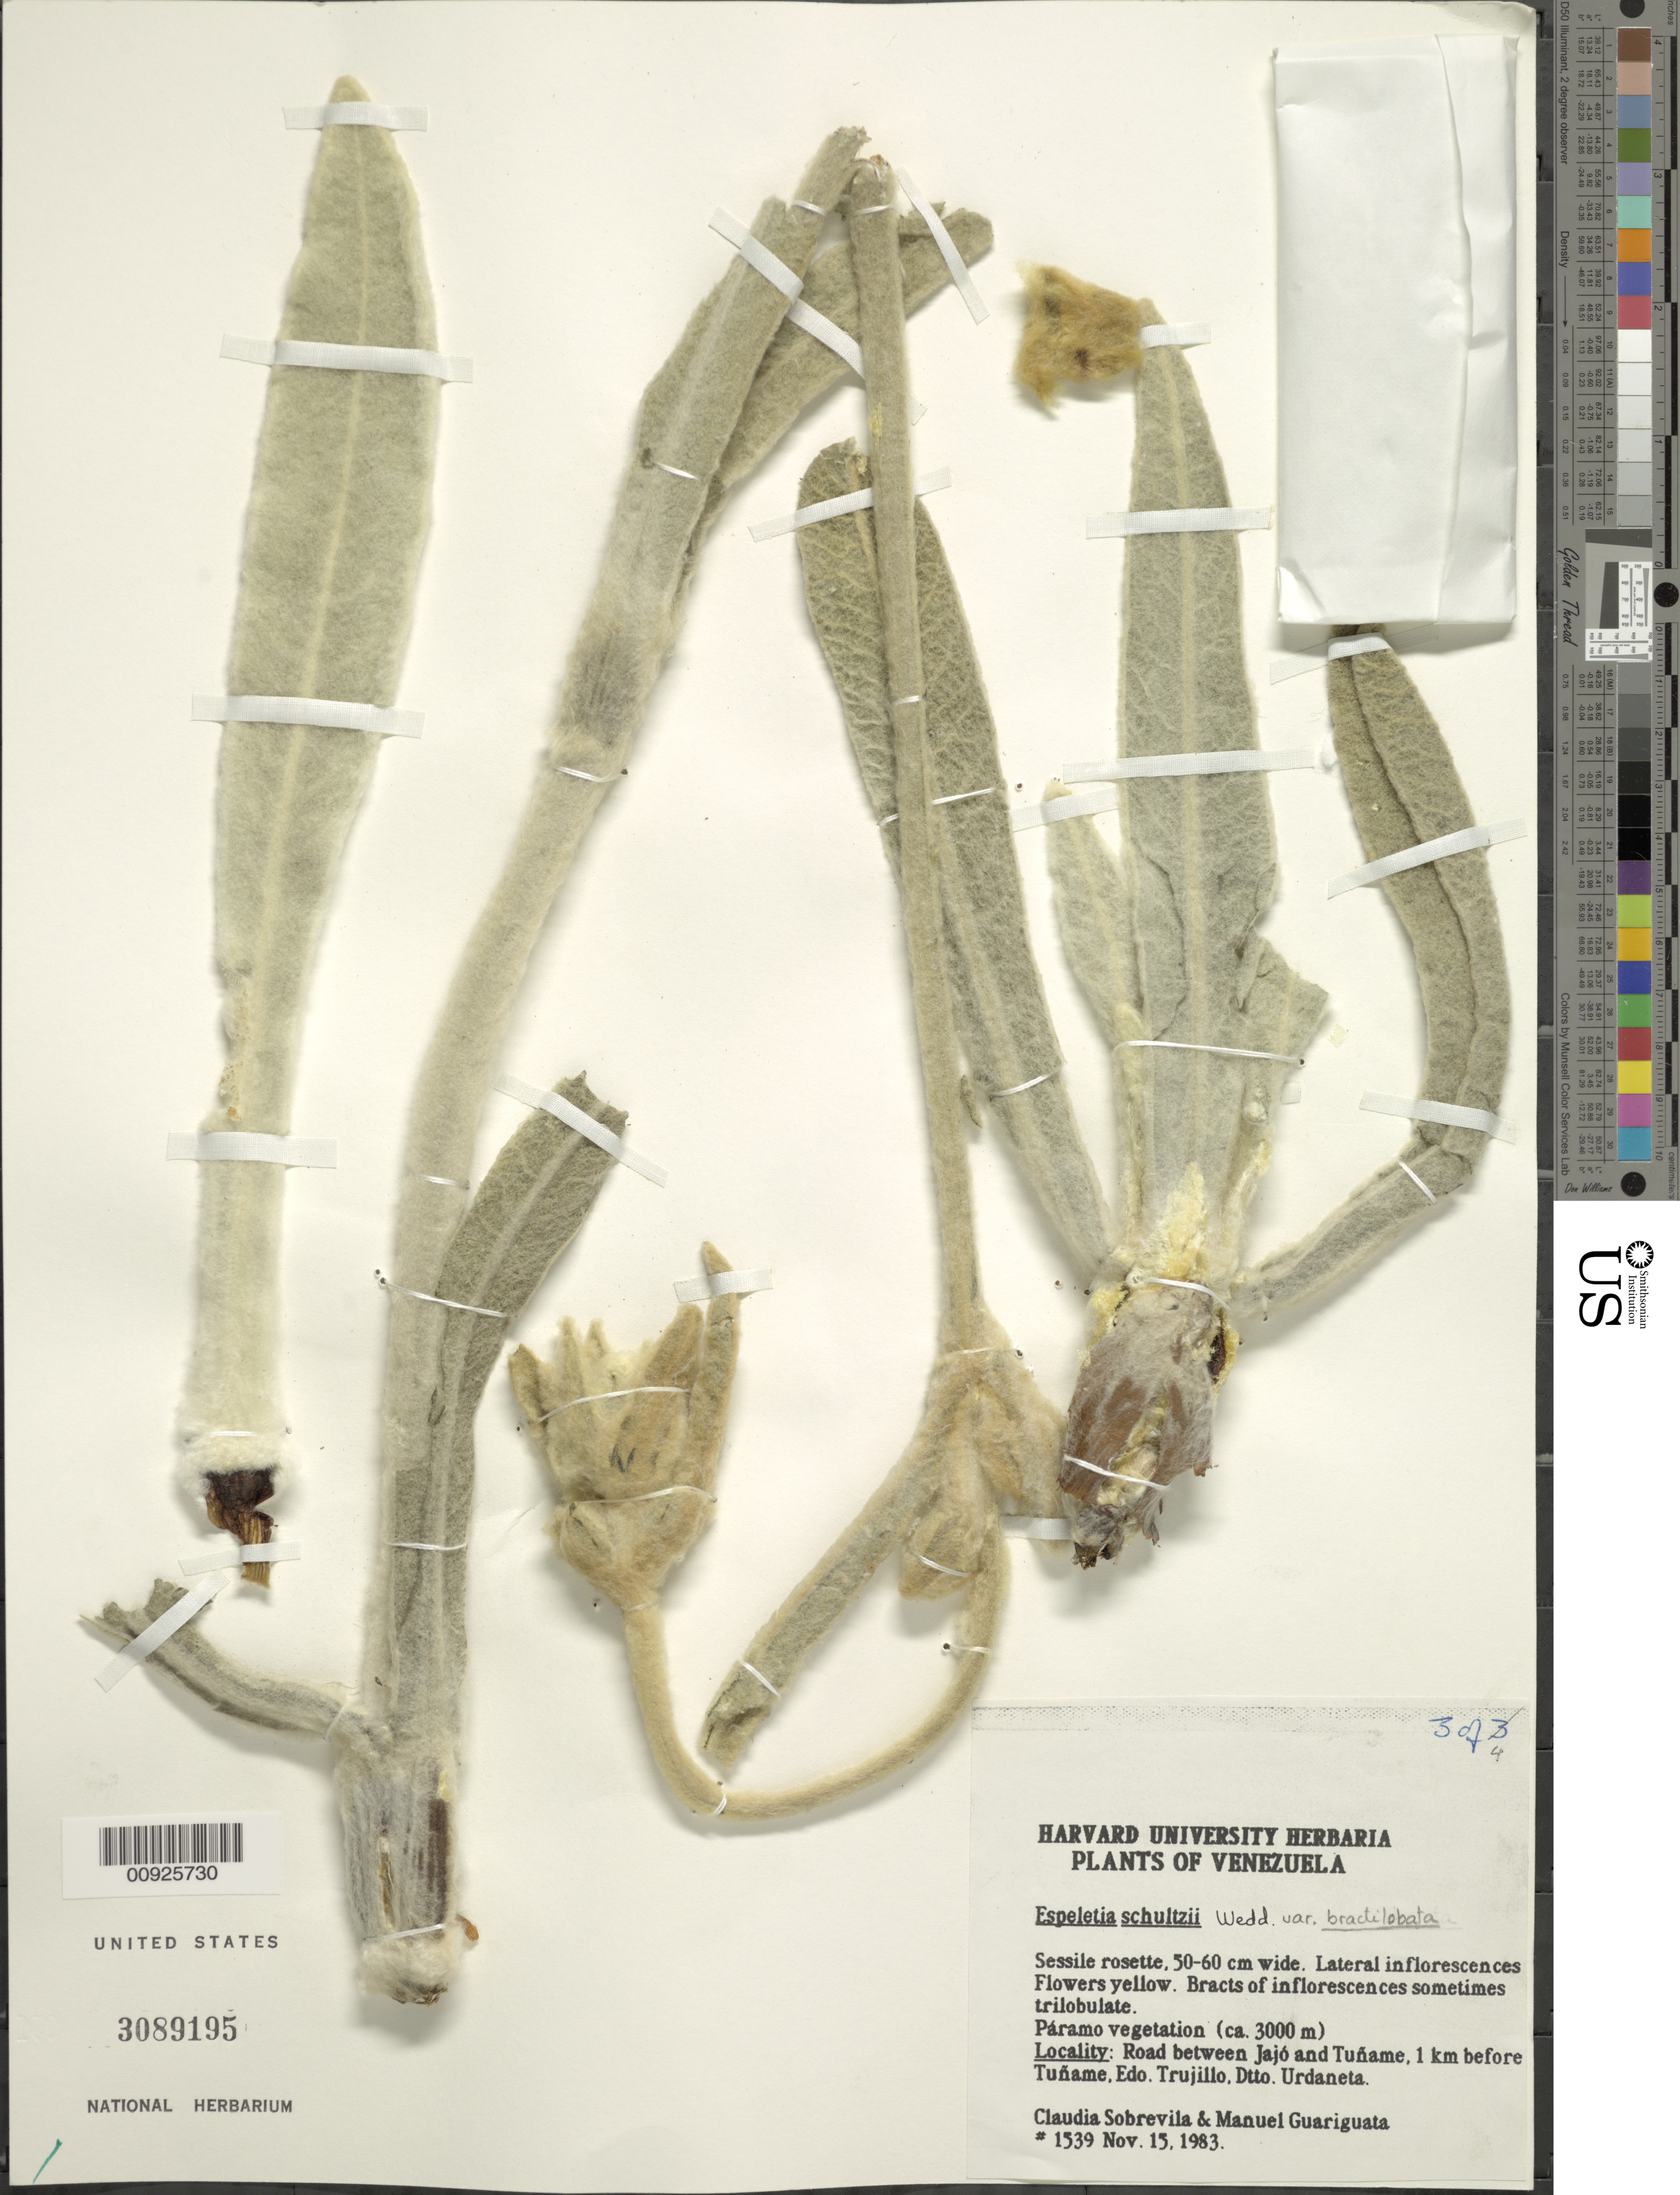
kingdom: Plantae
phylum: Tracheophyta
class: Magnoliopsida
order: Asterales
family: Asteraceae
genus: Espeletia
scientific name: Espeletia schultzii var. bractilobata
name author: Cuatrec.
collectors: C. Sobrevila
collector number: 1539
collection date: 1983-11-15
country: Venezuela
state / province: Trujillo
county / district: Urdaneta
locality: Road between Jaló and Tuñame, 1 km from Tuñame.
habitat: Páramo vegetation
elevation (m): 3000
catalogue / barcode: US 3089195